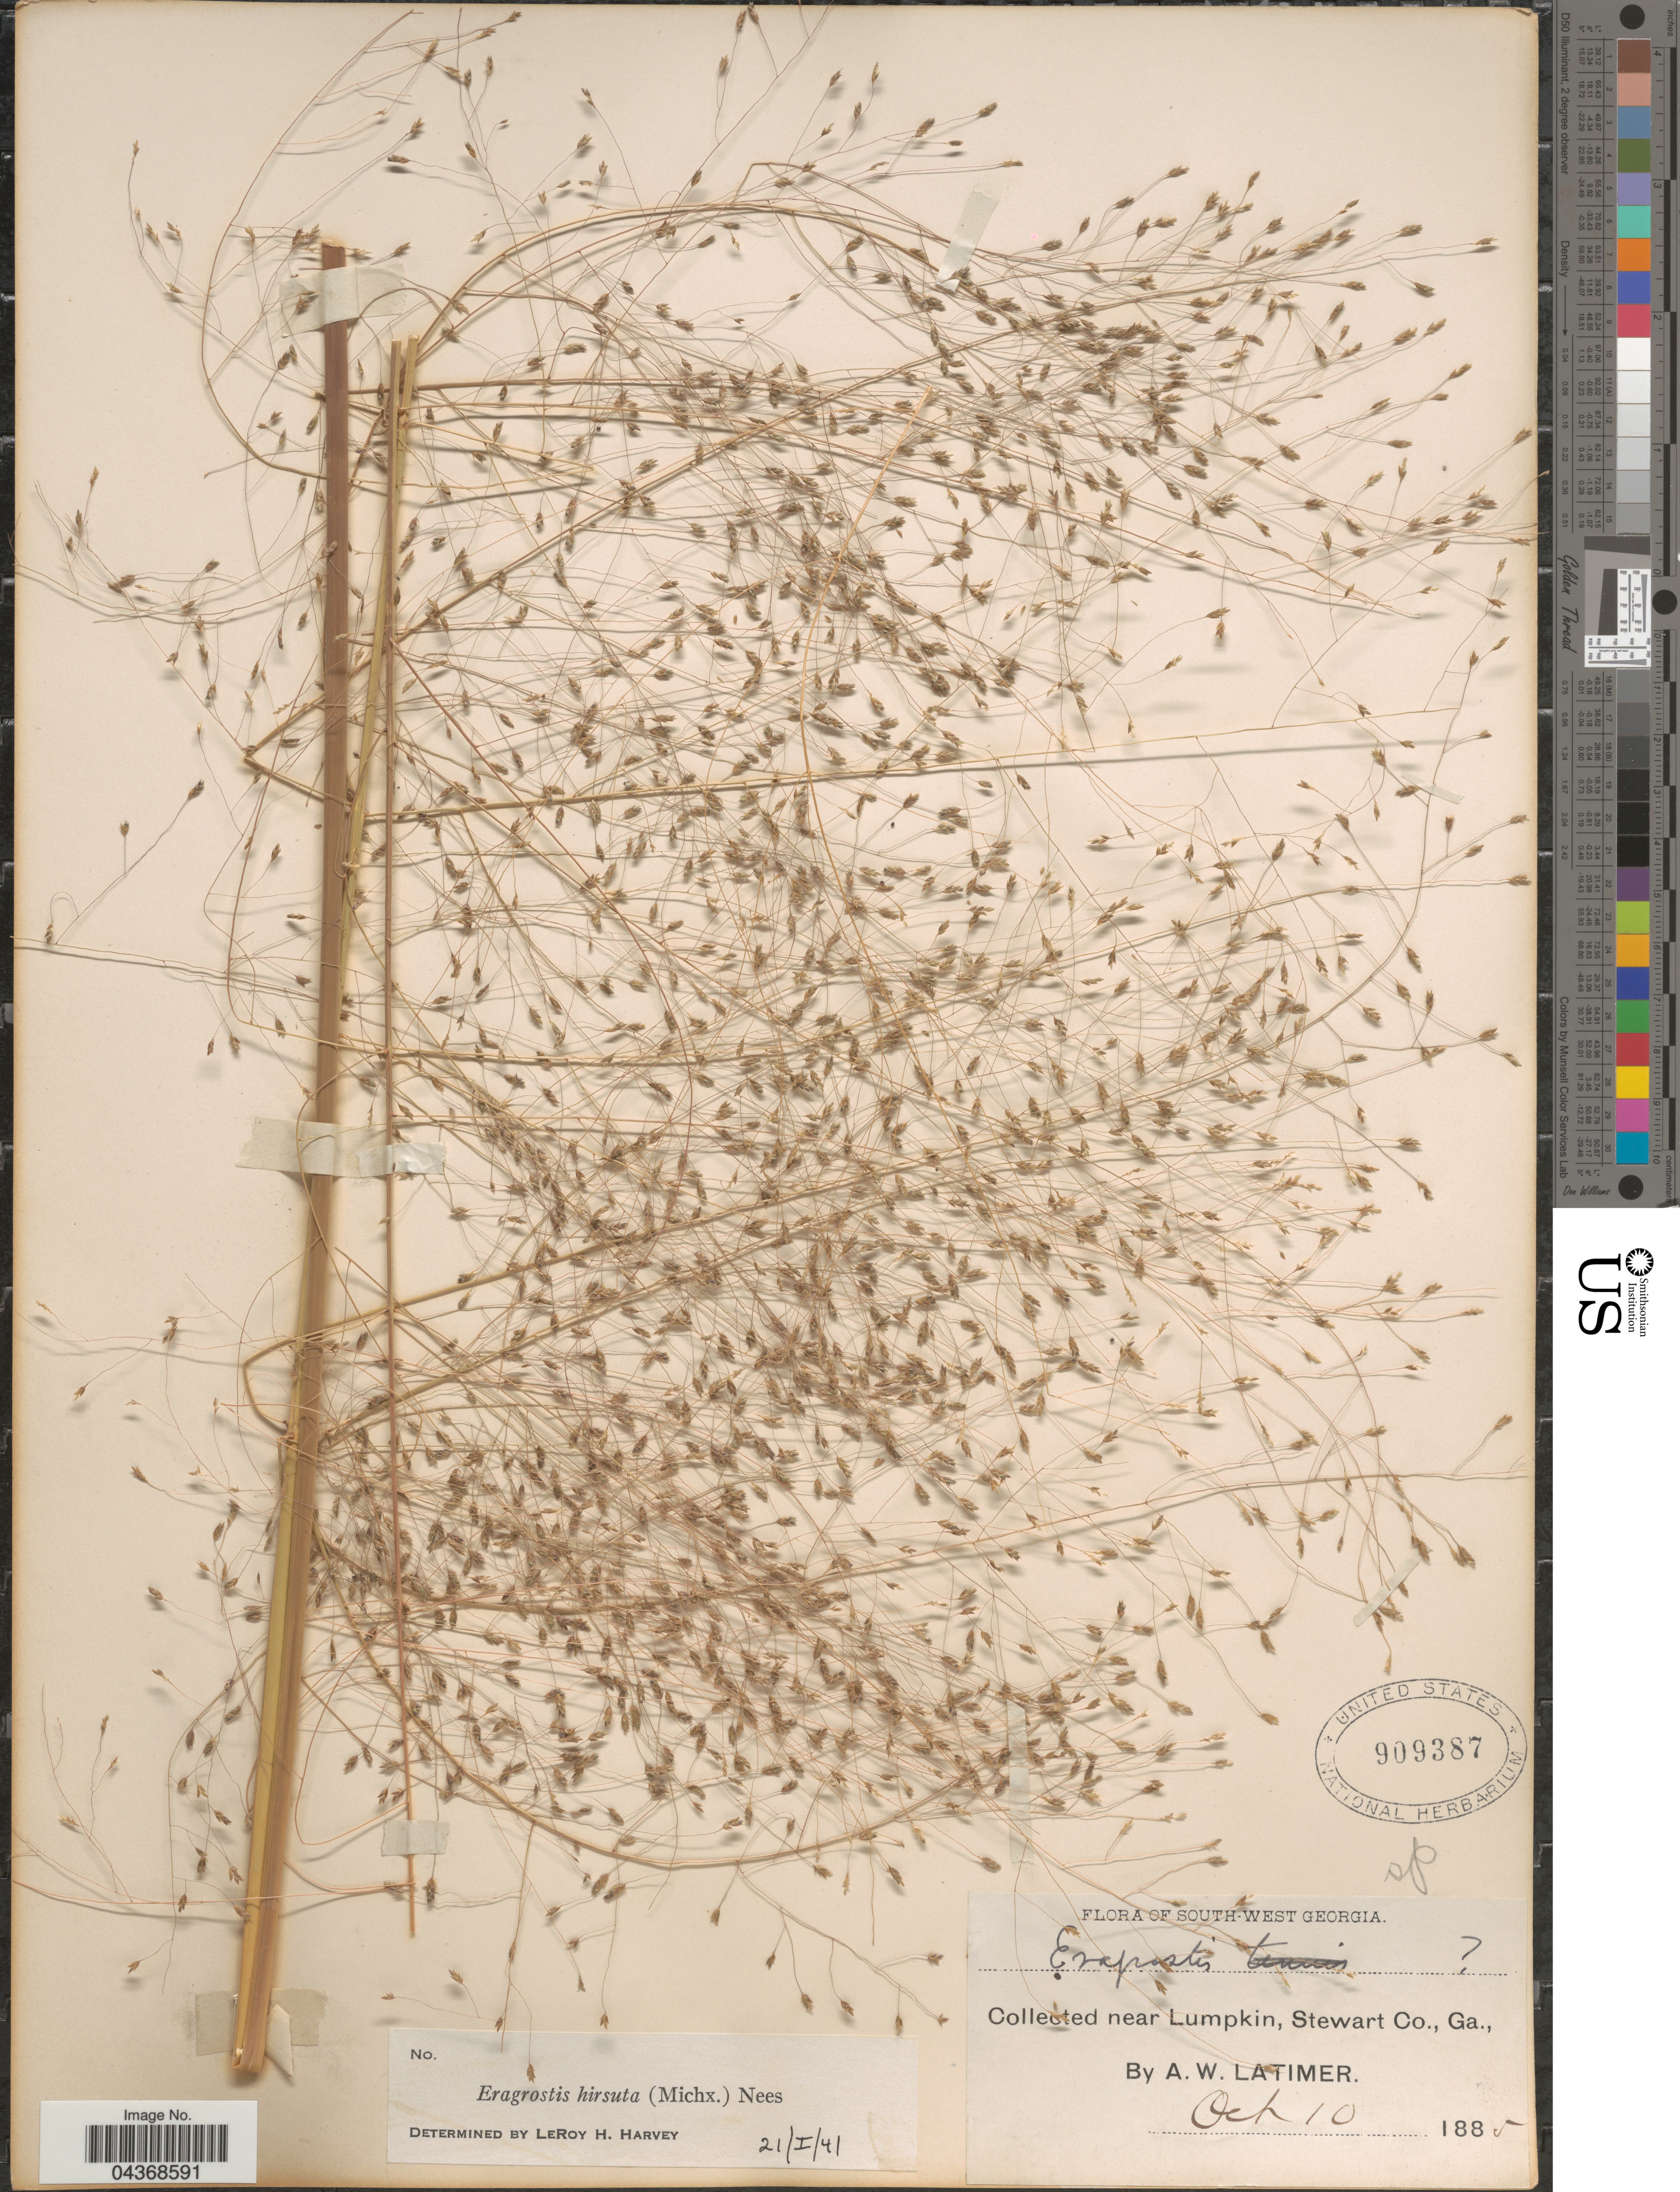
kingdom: Plantae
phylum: Tracheophyta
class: Liliopsida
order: Poales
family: Poaceae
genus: Eragrostis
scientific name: Eragrostis hirsuta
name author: (Michx.) Nees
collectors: A. Latimer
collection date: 1885-10-10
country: United States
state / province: Georgia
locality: South-West Georgia. Near Lumpkin, Stewart Co.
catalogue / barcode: US 909387